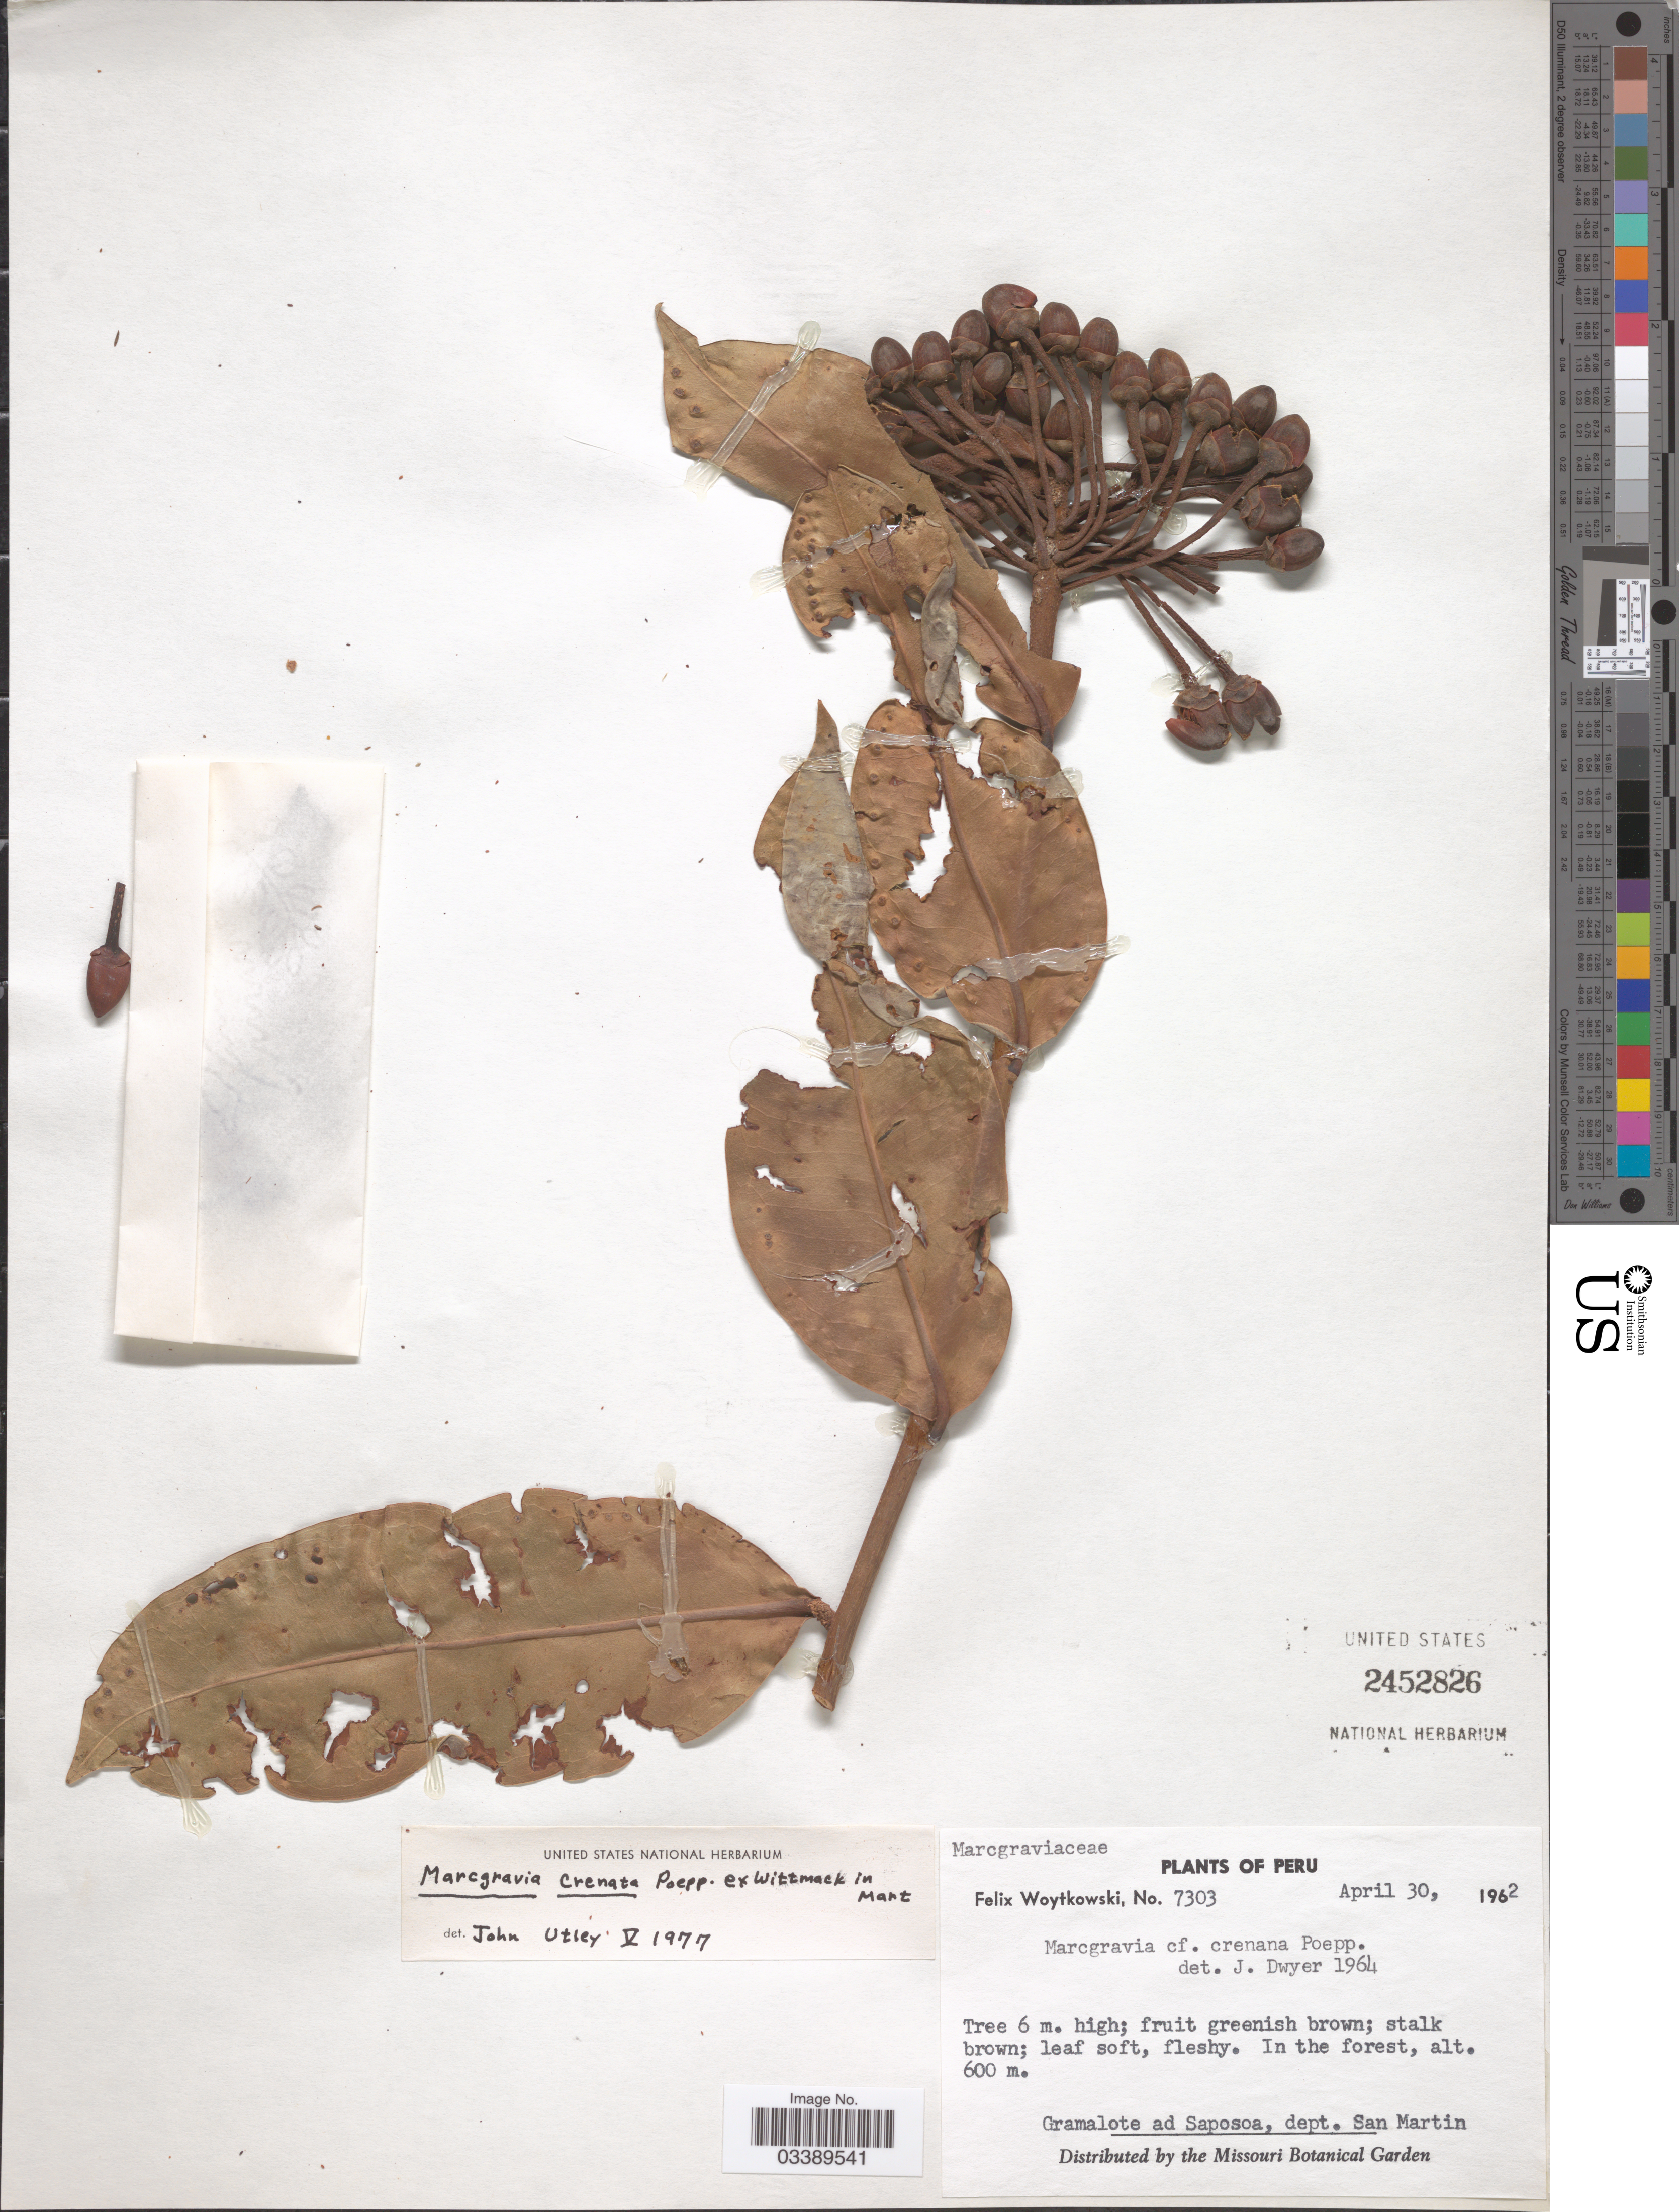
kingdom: Plantae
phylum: Tracheophyta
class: Magnoliopsida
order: Ericales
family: Marcgraviaceae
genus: Marcgravia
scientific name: Marcgravia crenata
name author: Poepp. ex Wittm.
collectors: F. Woytkowski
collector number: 7303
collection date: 1962-04-30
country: Peru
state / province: San Martín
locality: Gramalote ad Saposoa, dept. San Martin.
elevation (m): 600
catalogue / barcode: US 2452826